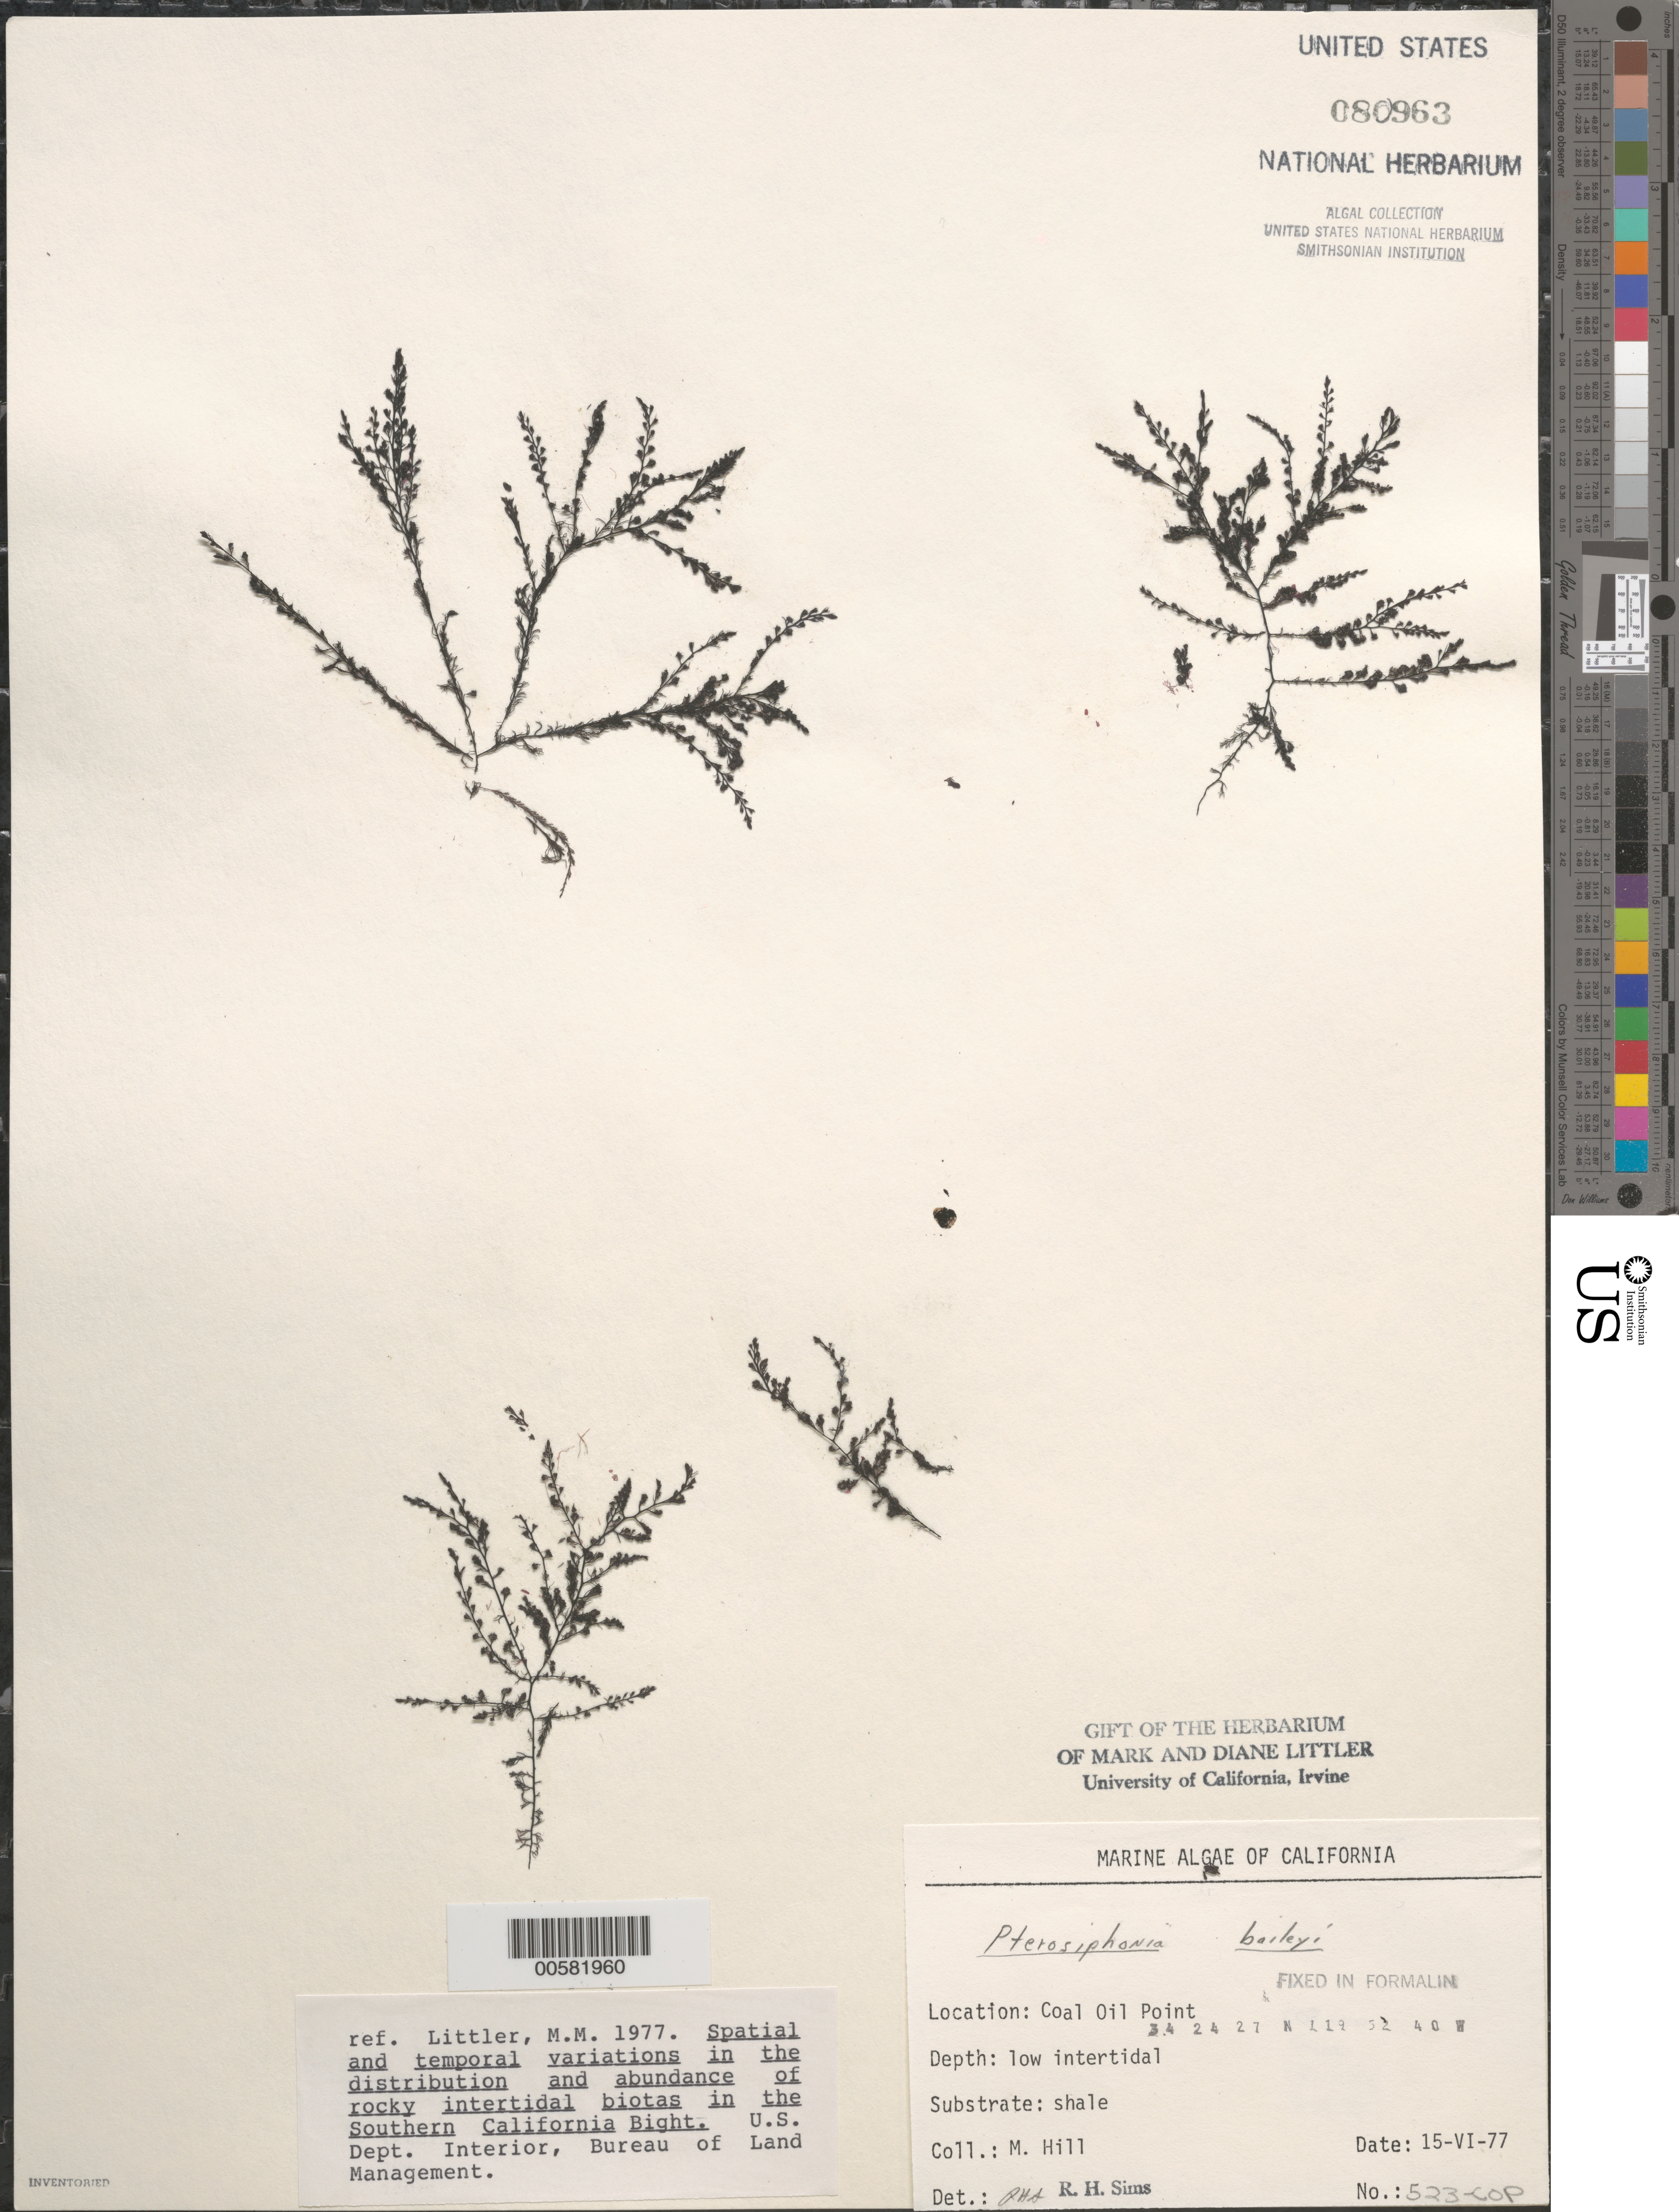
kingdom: Plantae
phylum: Rhodophyta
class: Florideophyceae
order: Ceramiales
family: Rhodomelaceae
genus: Symphyocladiella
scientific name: Symphyocladiella baileyi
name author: (Harvey) D.E.Bustamante et al.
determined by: Algae name updating Project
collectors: M. Hill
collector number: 523-cop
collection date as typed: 15 Jun 1977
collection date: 1977-06-15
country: United States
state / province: California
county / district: Santa Barbara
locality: Coal Oil Point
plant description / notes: BLM-SOCALBIGHT Rocky Intertidal Survey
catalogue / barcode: US 80963